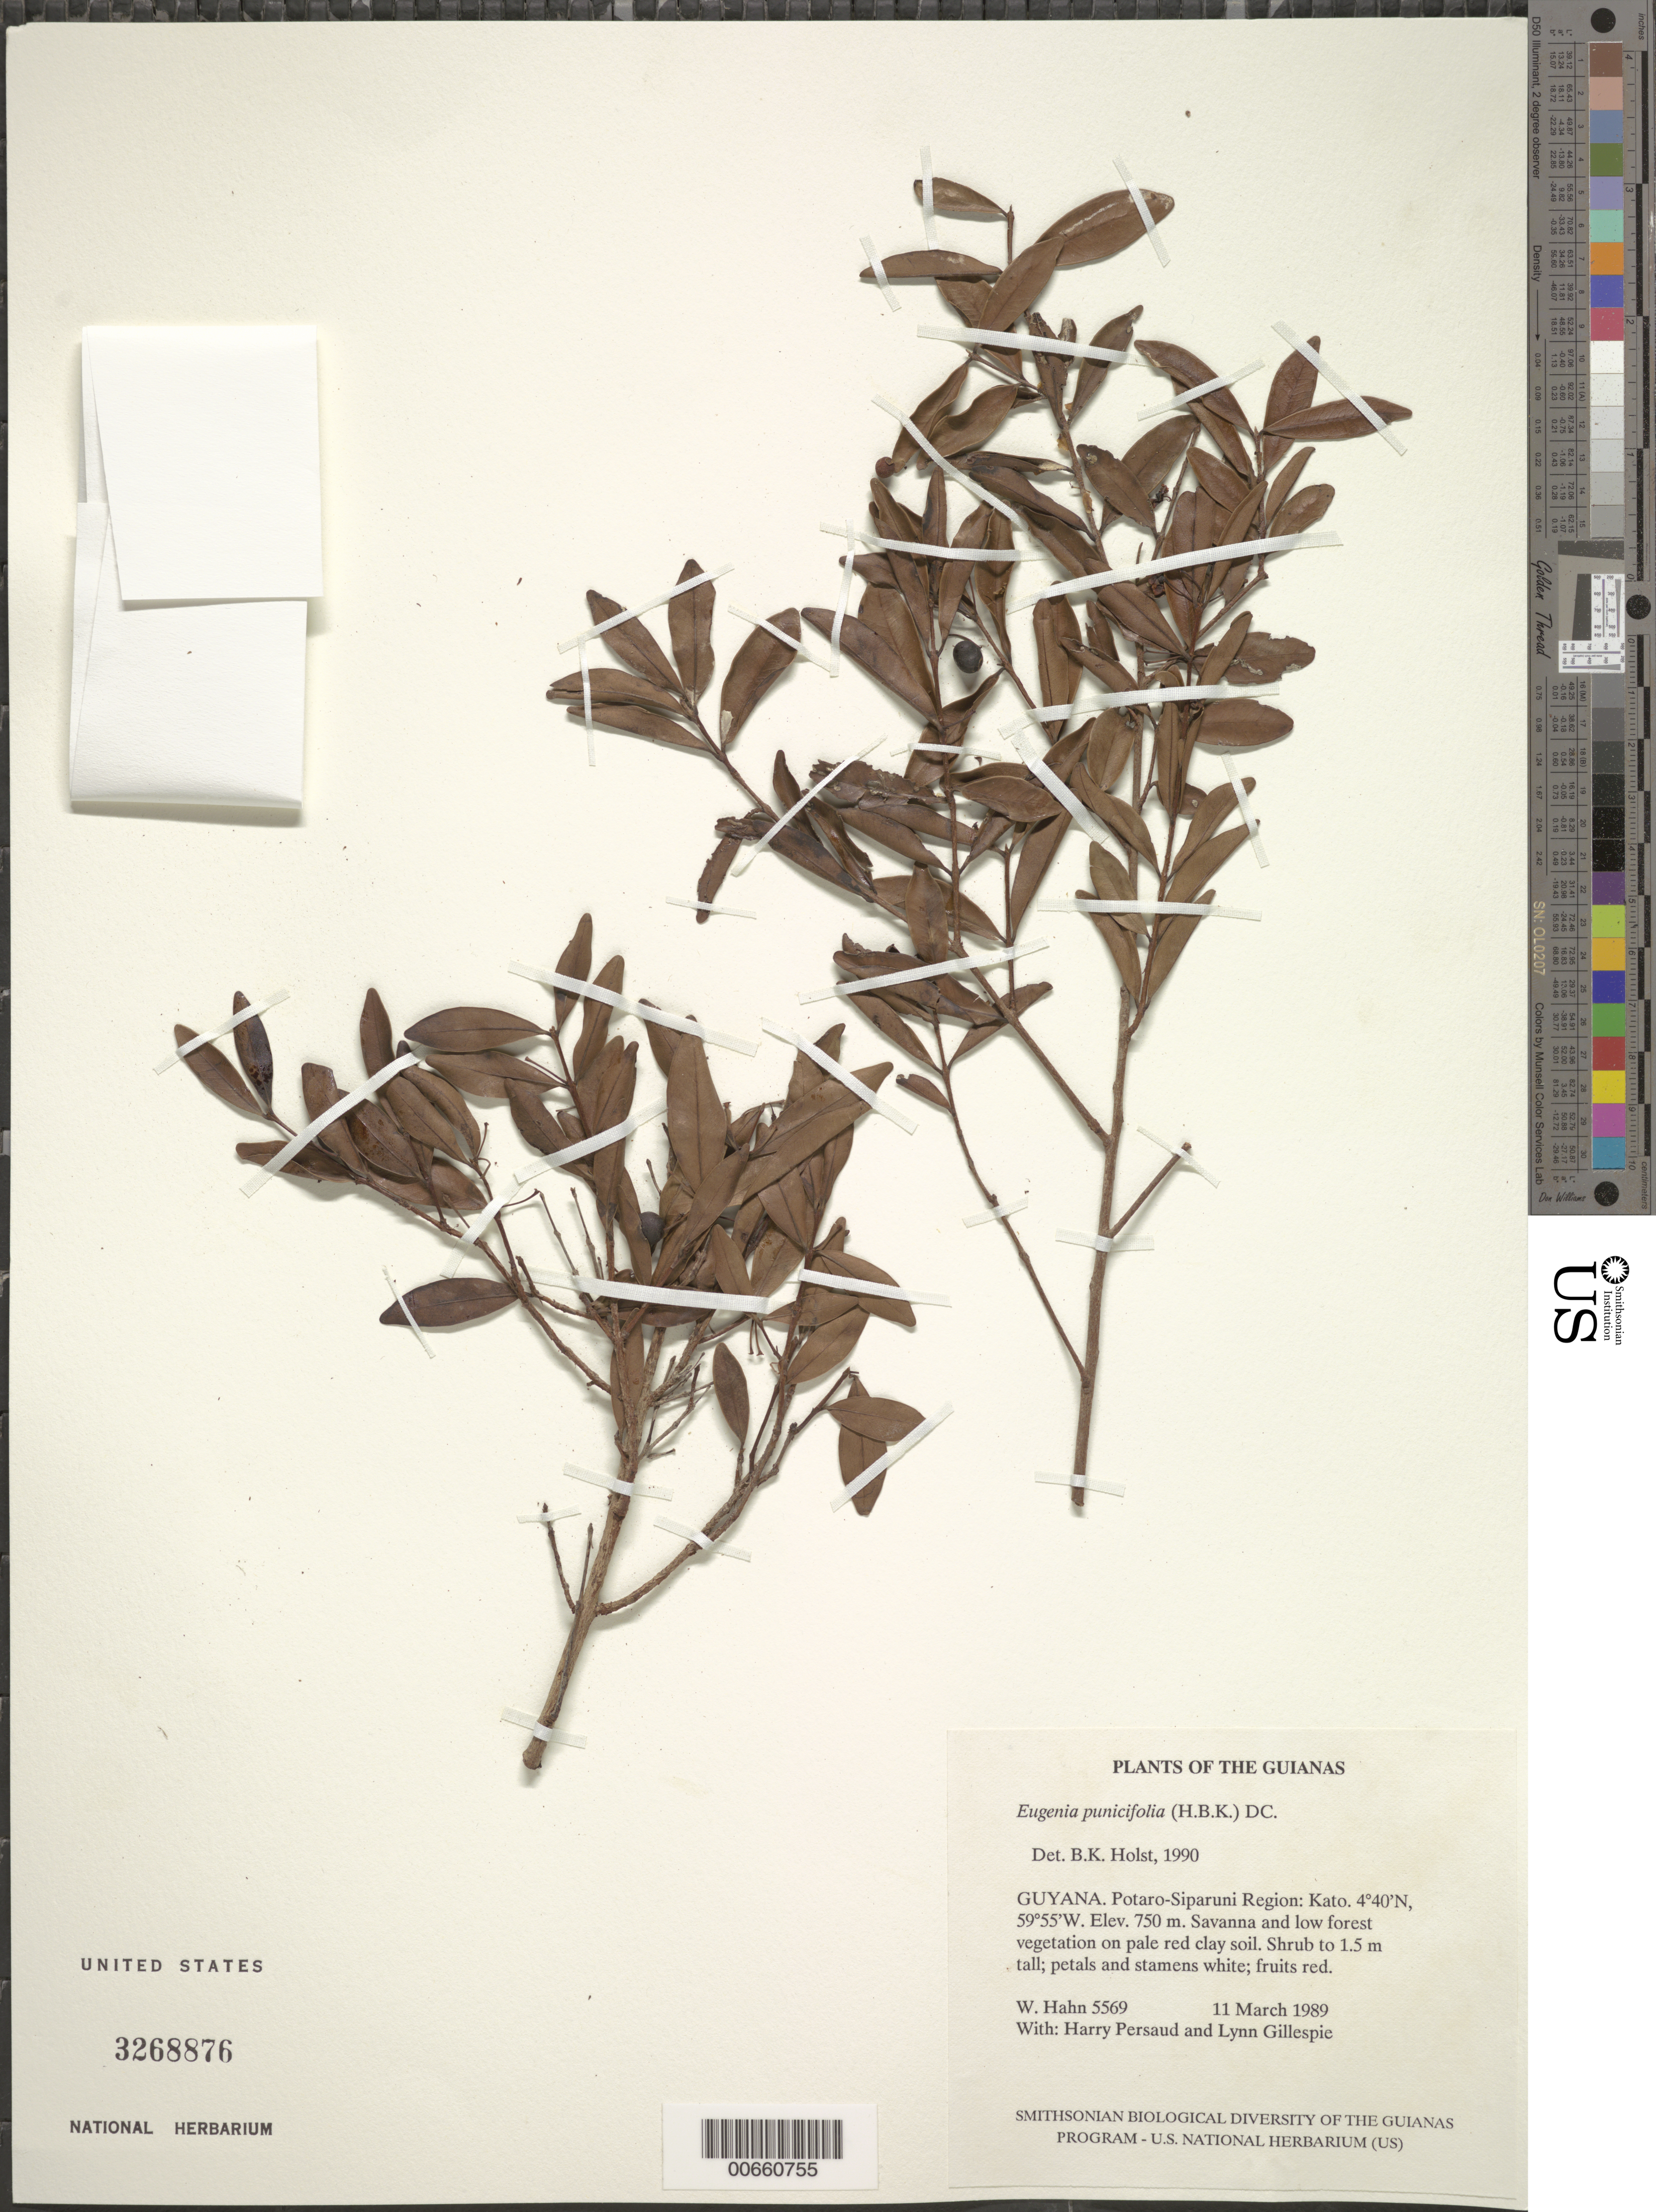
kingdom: Plantae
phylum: Tracheophyta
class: Magnoliopsida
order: Myrtales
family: Myrtaceae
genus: Eugenia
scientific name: Eugenia punicifolia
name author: (Kunth) DC.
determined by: Holst, Bruce K.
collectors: W. Hahn, H. Persaud & L. J. Gillespie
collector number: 5569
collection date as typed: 11 March 1989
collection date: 1989-03-11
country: Guyana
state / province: Potaro-Siparuni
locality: Kato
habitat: Savanna and low forest vegetation on pale red clay soil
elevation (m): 750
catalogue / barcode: US 3268876